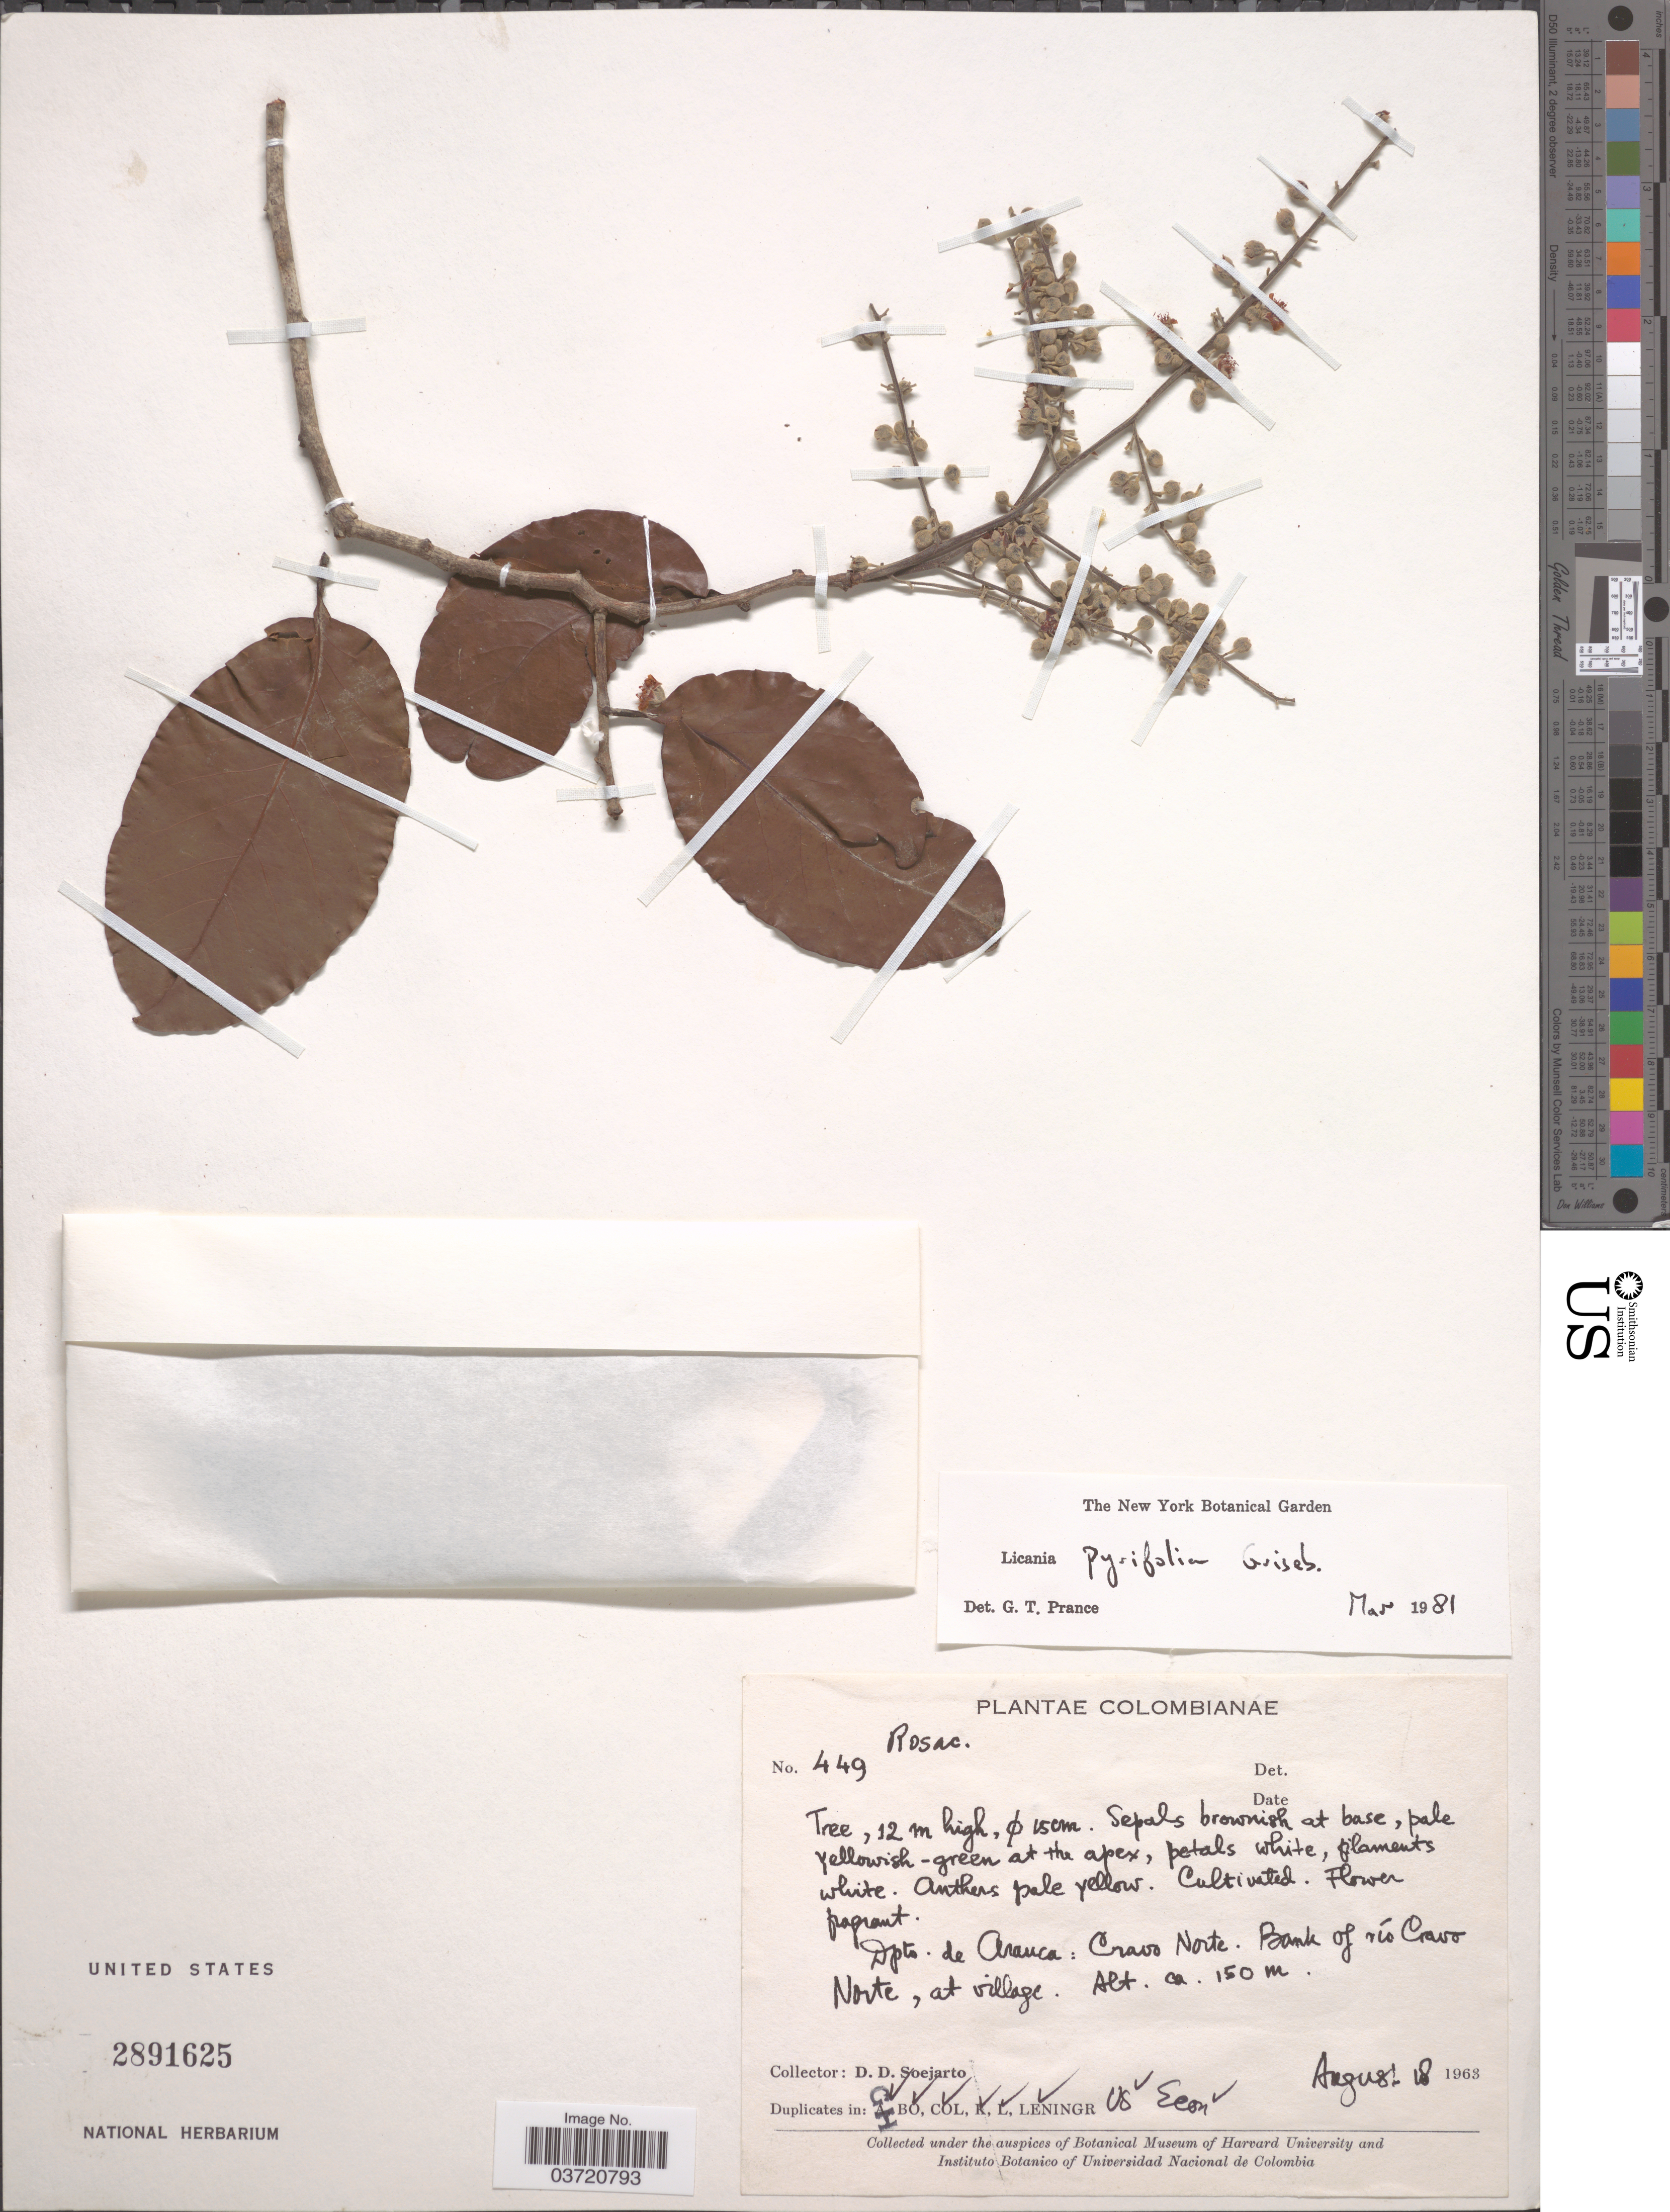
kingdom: Plantae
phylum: Tracheophyta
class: Magnoliopsida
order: Malpighiales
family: Chrysobalanaceae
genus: Moquilea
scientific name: Moquilea pyrifolia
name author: (Griseb.) R.O. Williams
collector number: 449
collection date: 1963-08-18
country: Colombia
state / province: Arauca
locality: Dept. de Arauca: Cravo Norte. Bank of río Cravo Norte, at village.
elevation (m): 150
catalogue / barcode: US 2891625